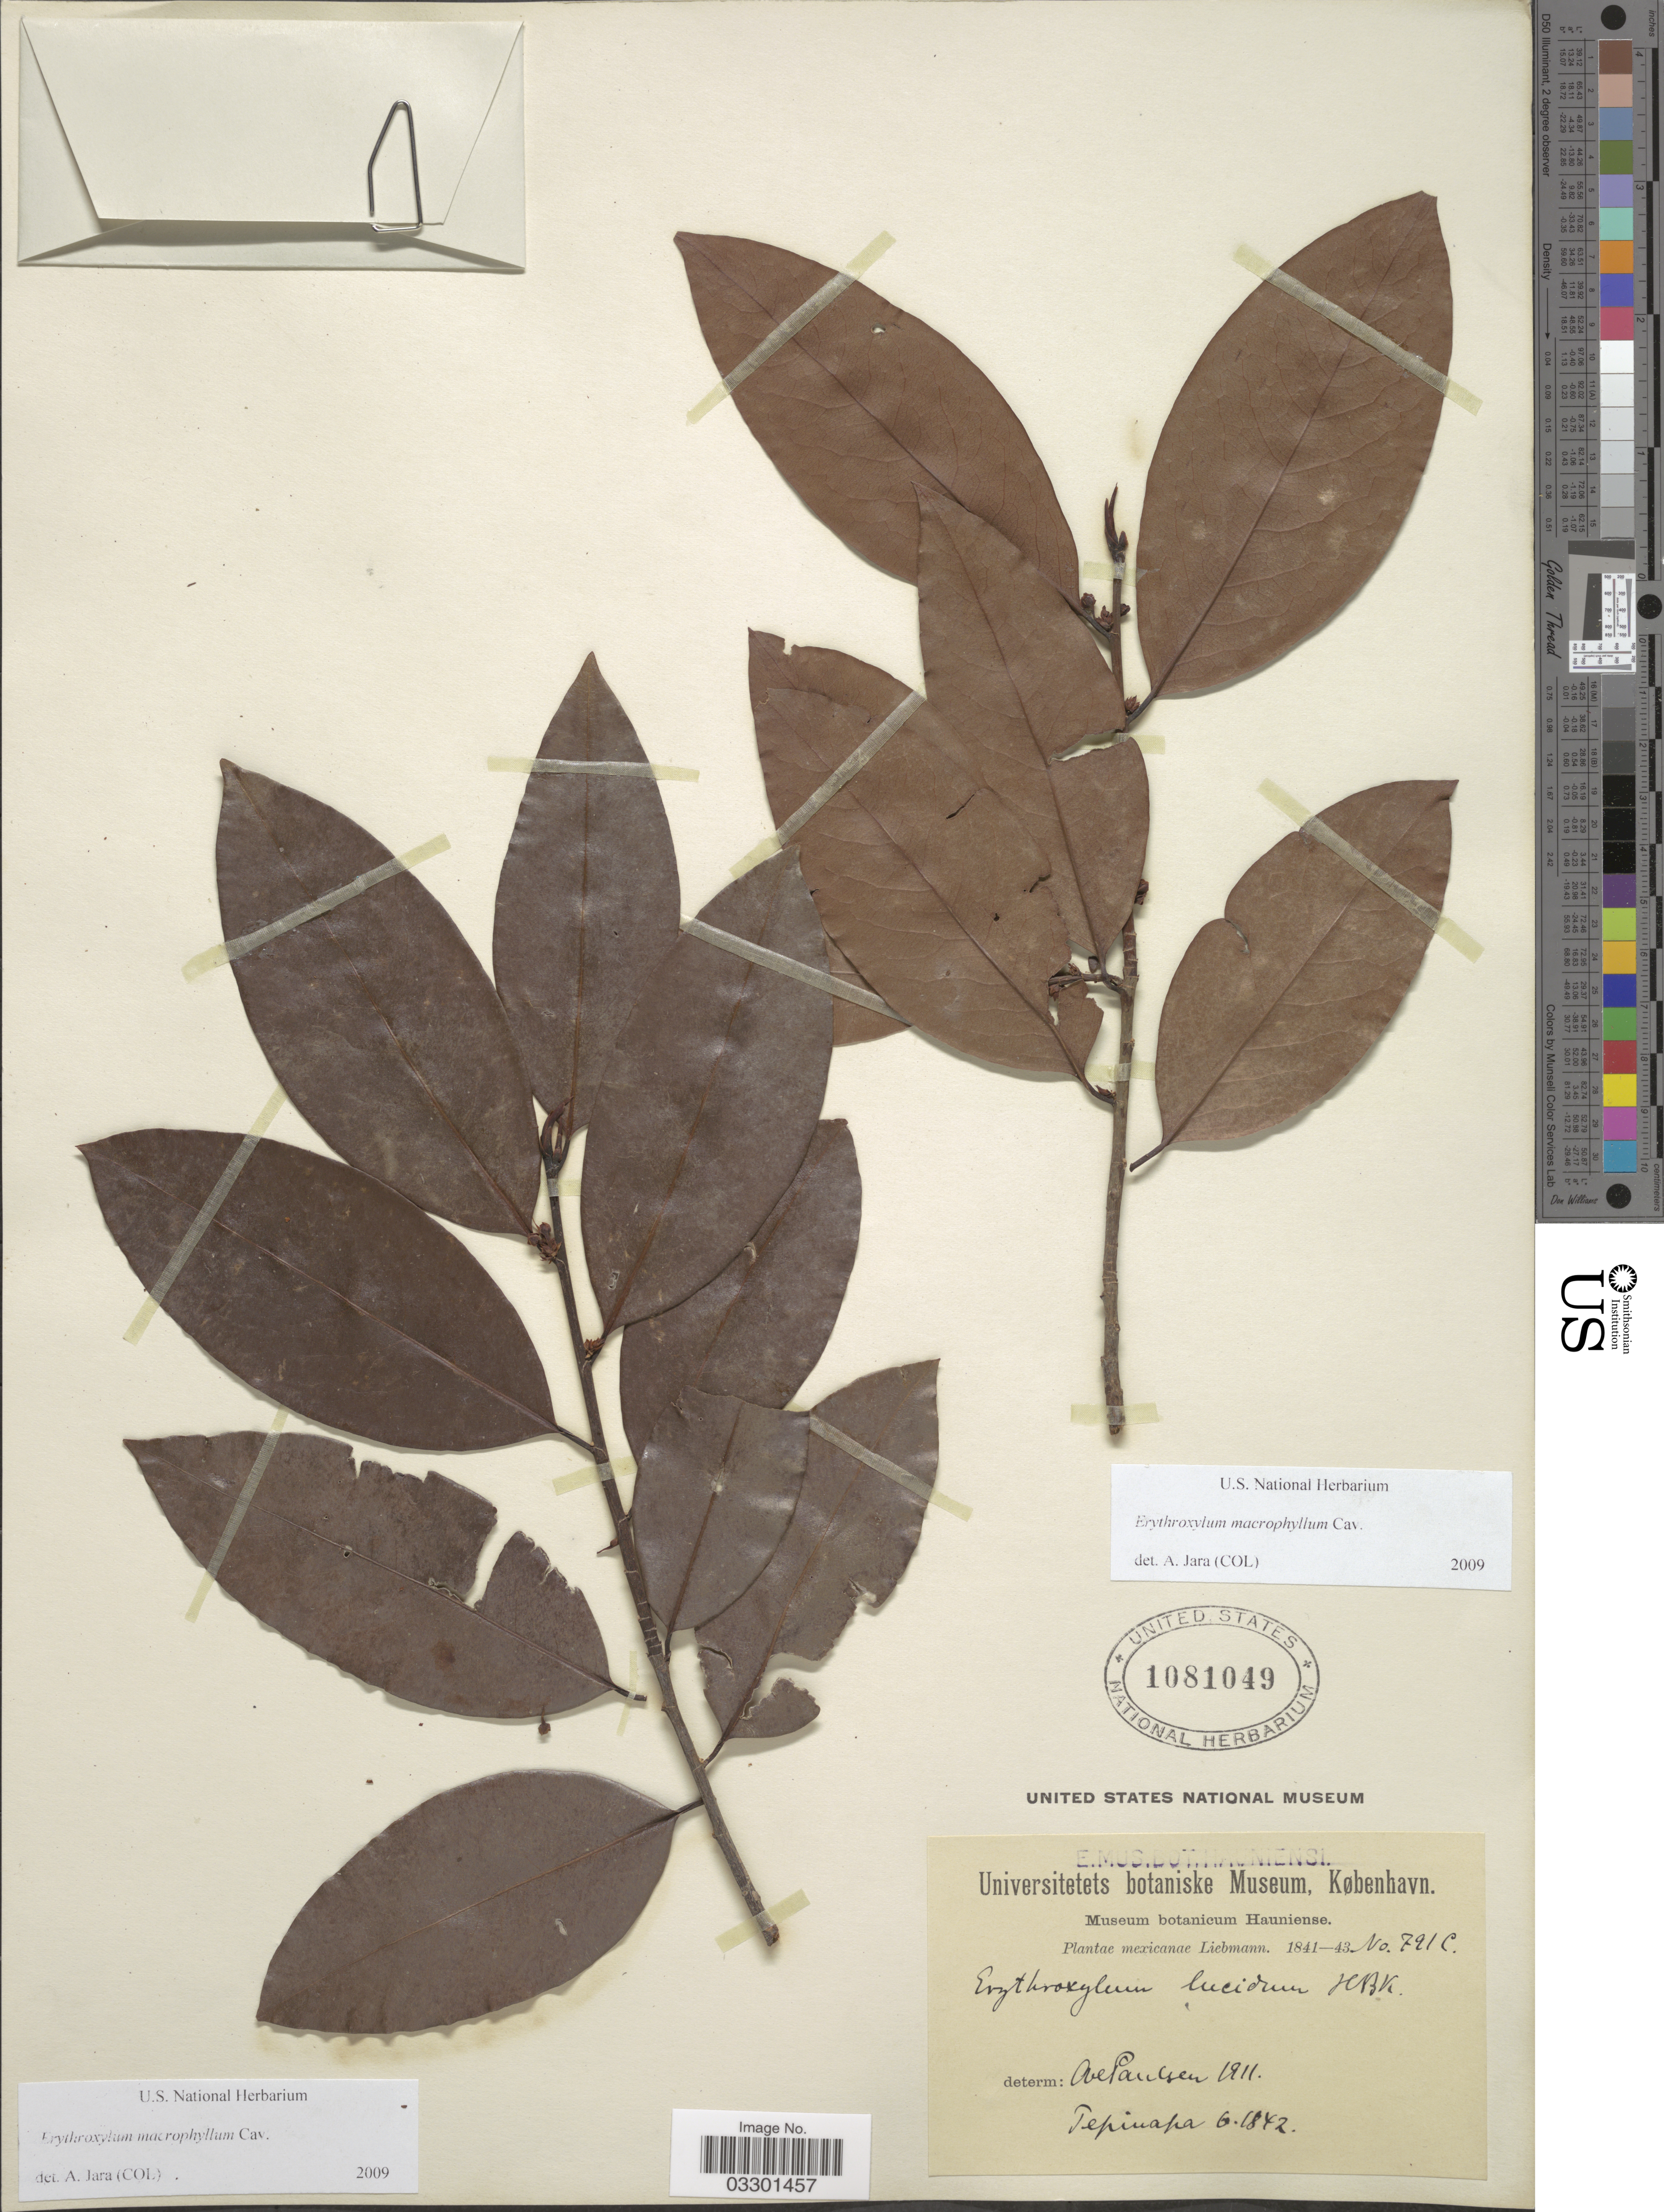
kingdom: Plantae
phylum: Tracheophyta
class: Magnoliopsida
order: Malpighiales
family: Erythroxylaceae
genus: Erythroxylum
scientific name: Erythroxylum macrophyllum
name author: Cav.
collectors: Liebmann, --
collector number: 791C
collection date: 1842-06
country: Mexico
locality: Tepiuapa.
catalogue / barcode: US 1081049